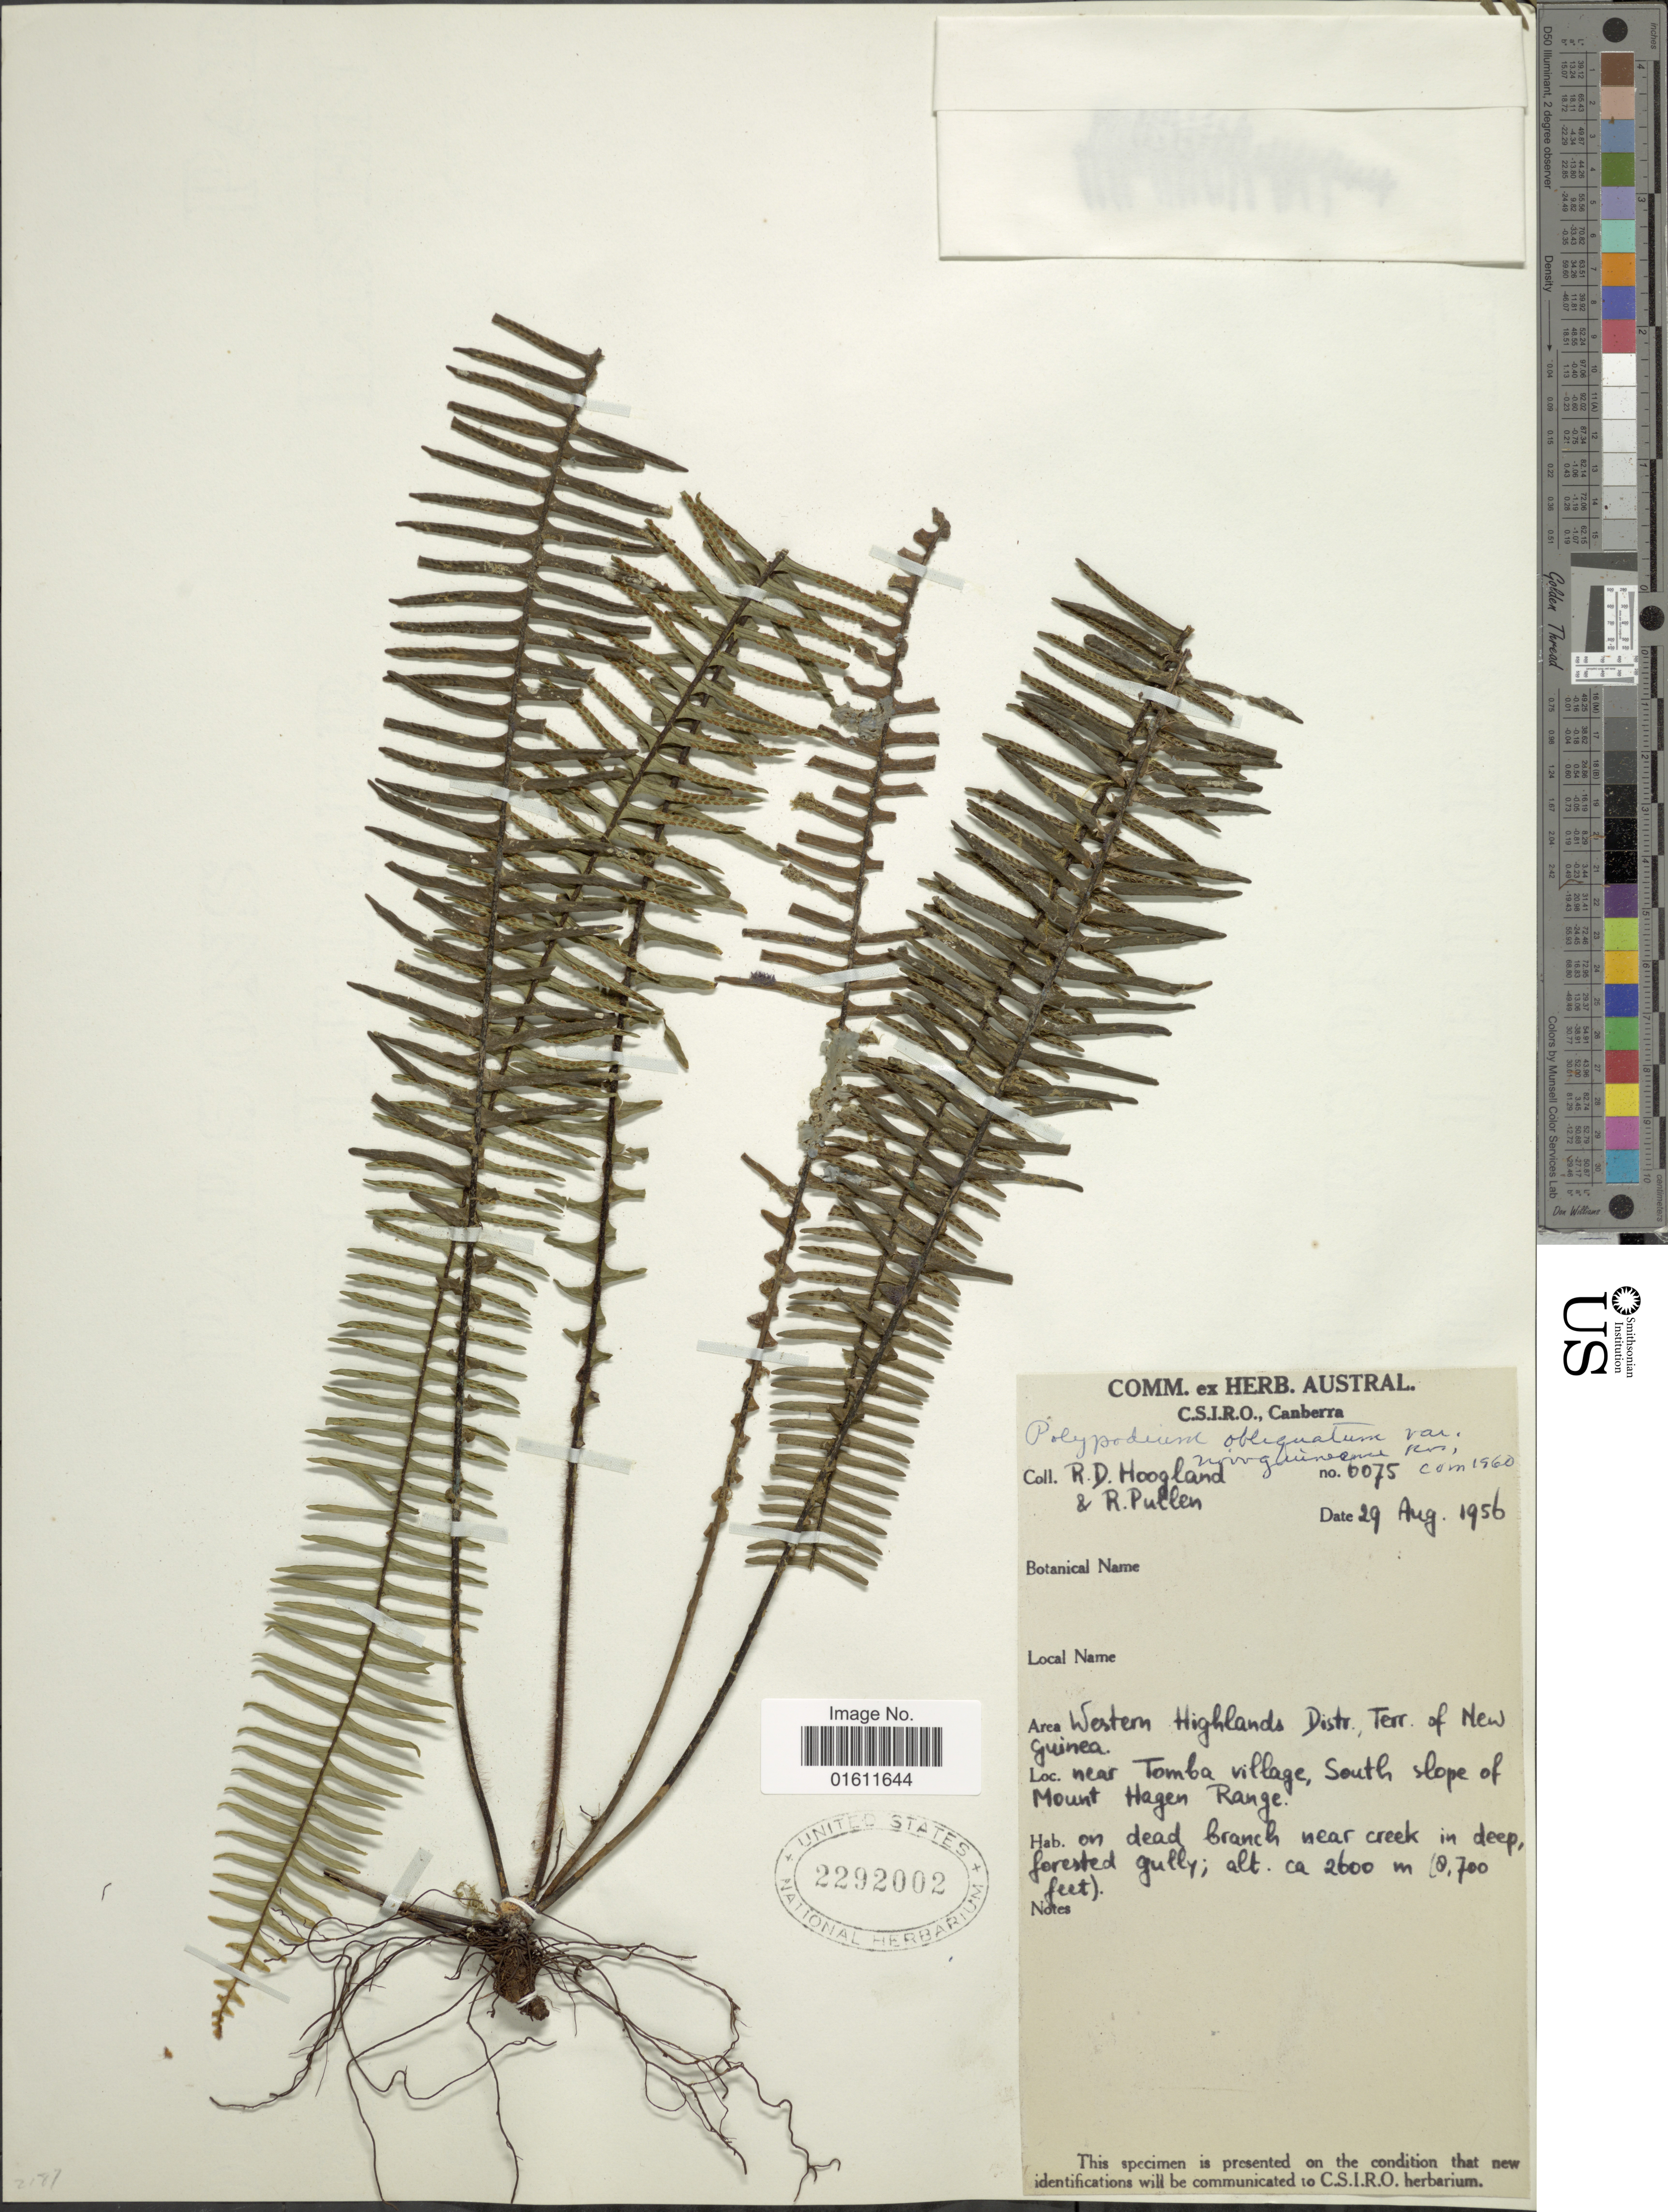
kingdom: Plantae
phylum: Tracheophyta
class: Polypodiopsida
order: Polypodiales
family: Polypodiaceae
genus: Prosaptia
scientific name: Prosaptia obliquata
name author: (Blume) Mett.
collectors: R. D. Hoogland & R. Pullen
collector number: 6075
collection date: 1956-08-29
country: Papua New Guinea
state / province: Western Highlands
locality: New Guinea, Western Highlands Distr., near Tomba village, South slope of Mount Hagen Range, on dead branch near creek in deep forested gully.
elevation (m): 2600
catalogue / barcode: US 2292002